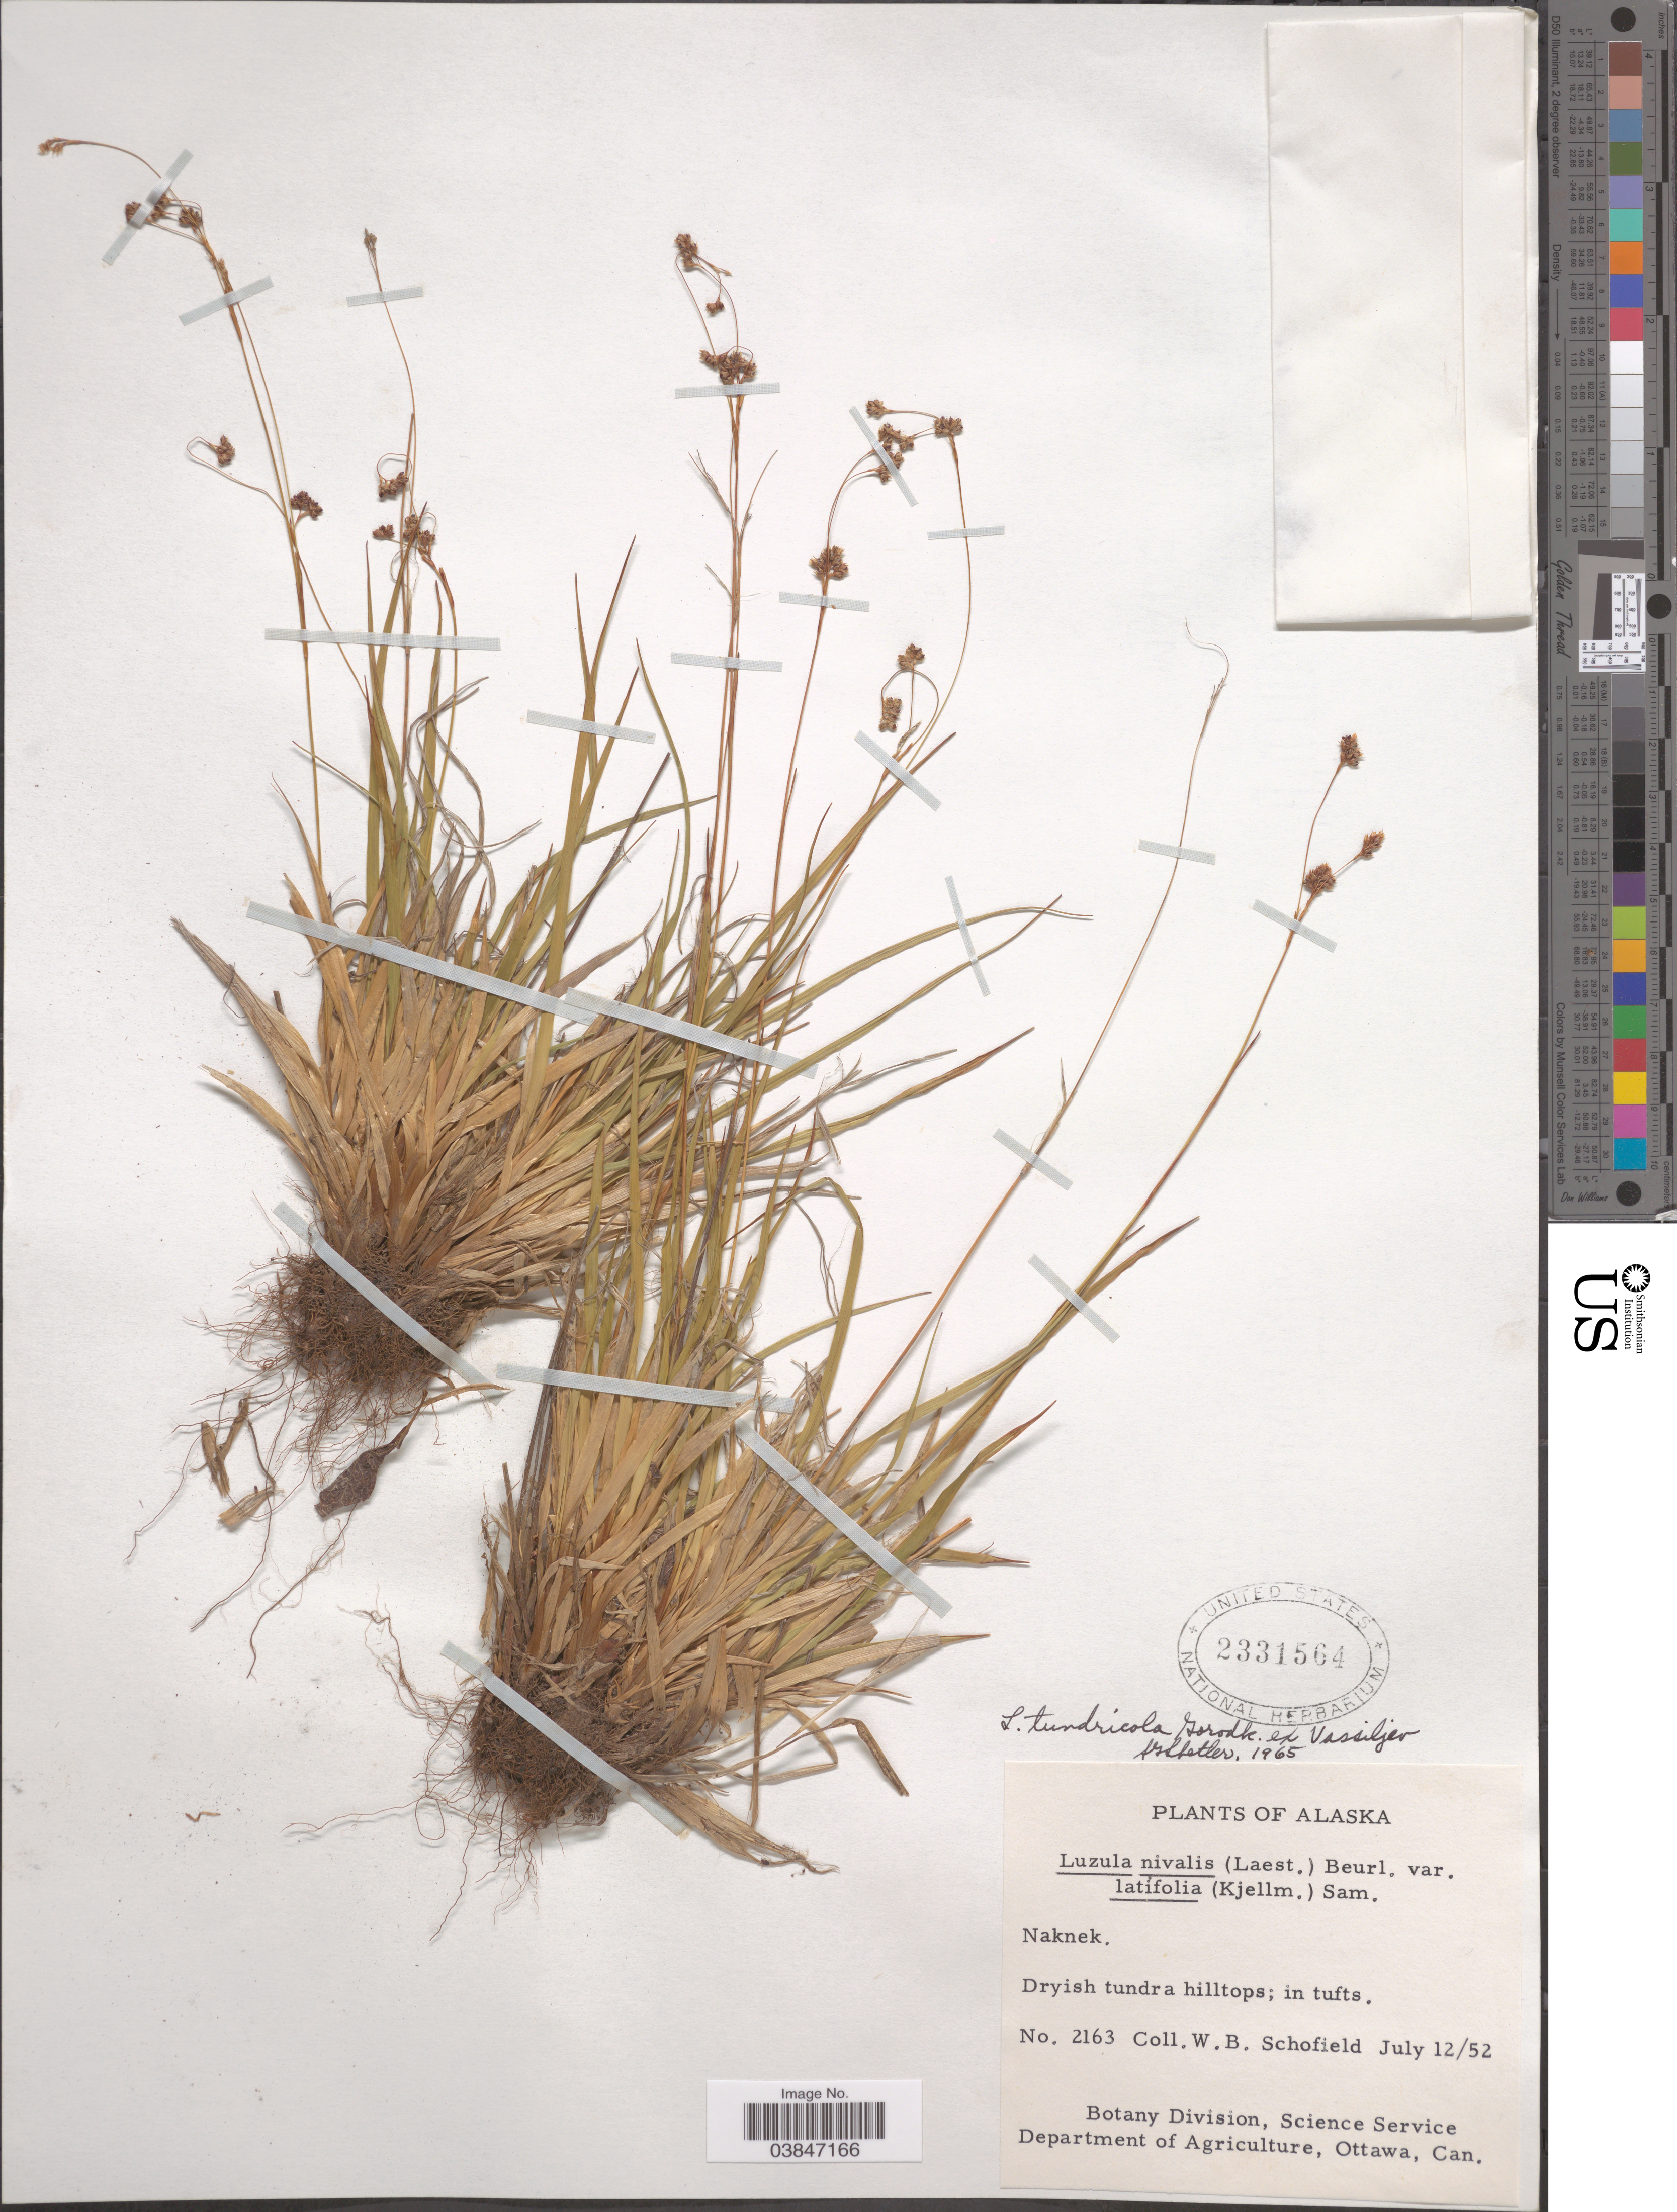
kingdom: Plantae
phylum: Tracheophyta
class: Liliopsida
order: Poales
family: Juncaceae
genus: Luzula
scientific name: Luzula tundricola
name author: (Gorodkov) V. Vassil.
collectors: W. Schofield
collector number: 2163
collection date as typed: Transcribed d/m/y: 21/7/52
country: United States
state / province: Alaska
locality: Naknek.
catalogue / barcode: US 2331564